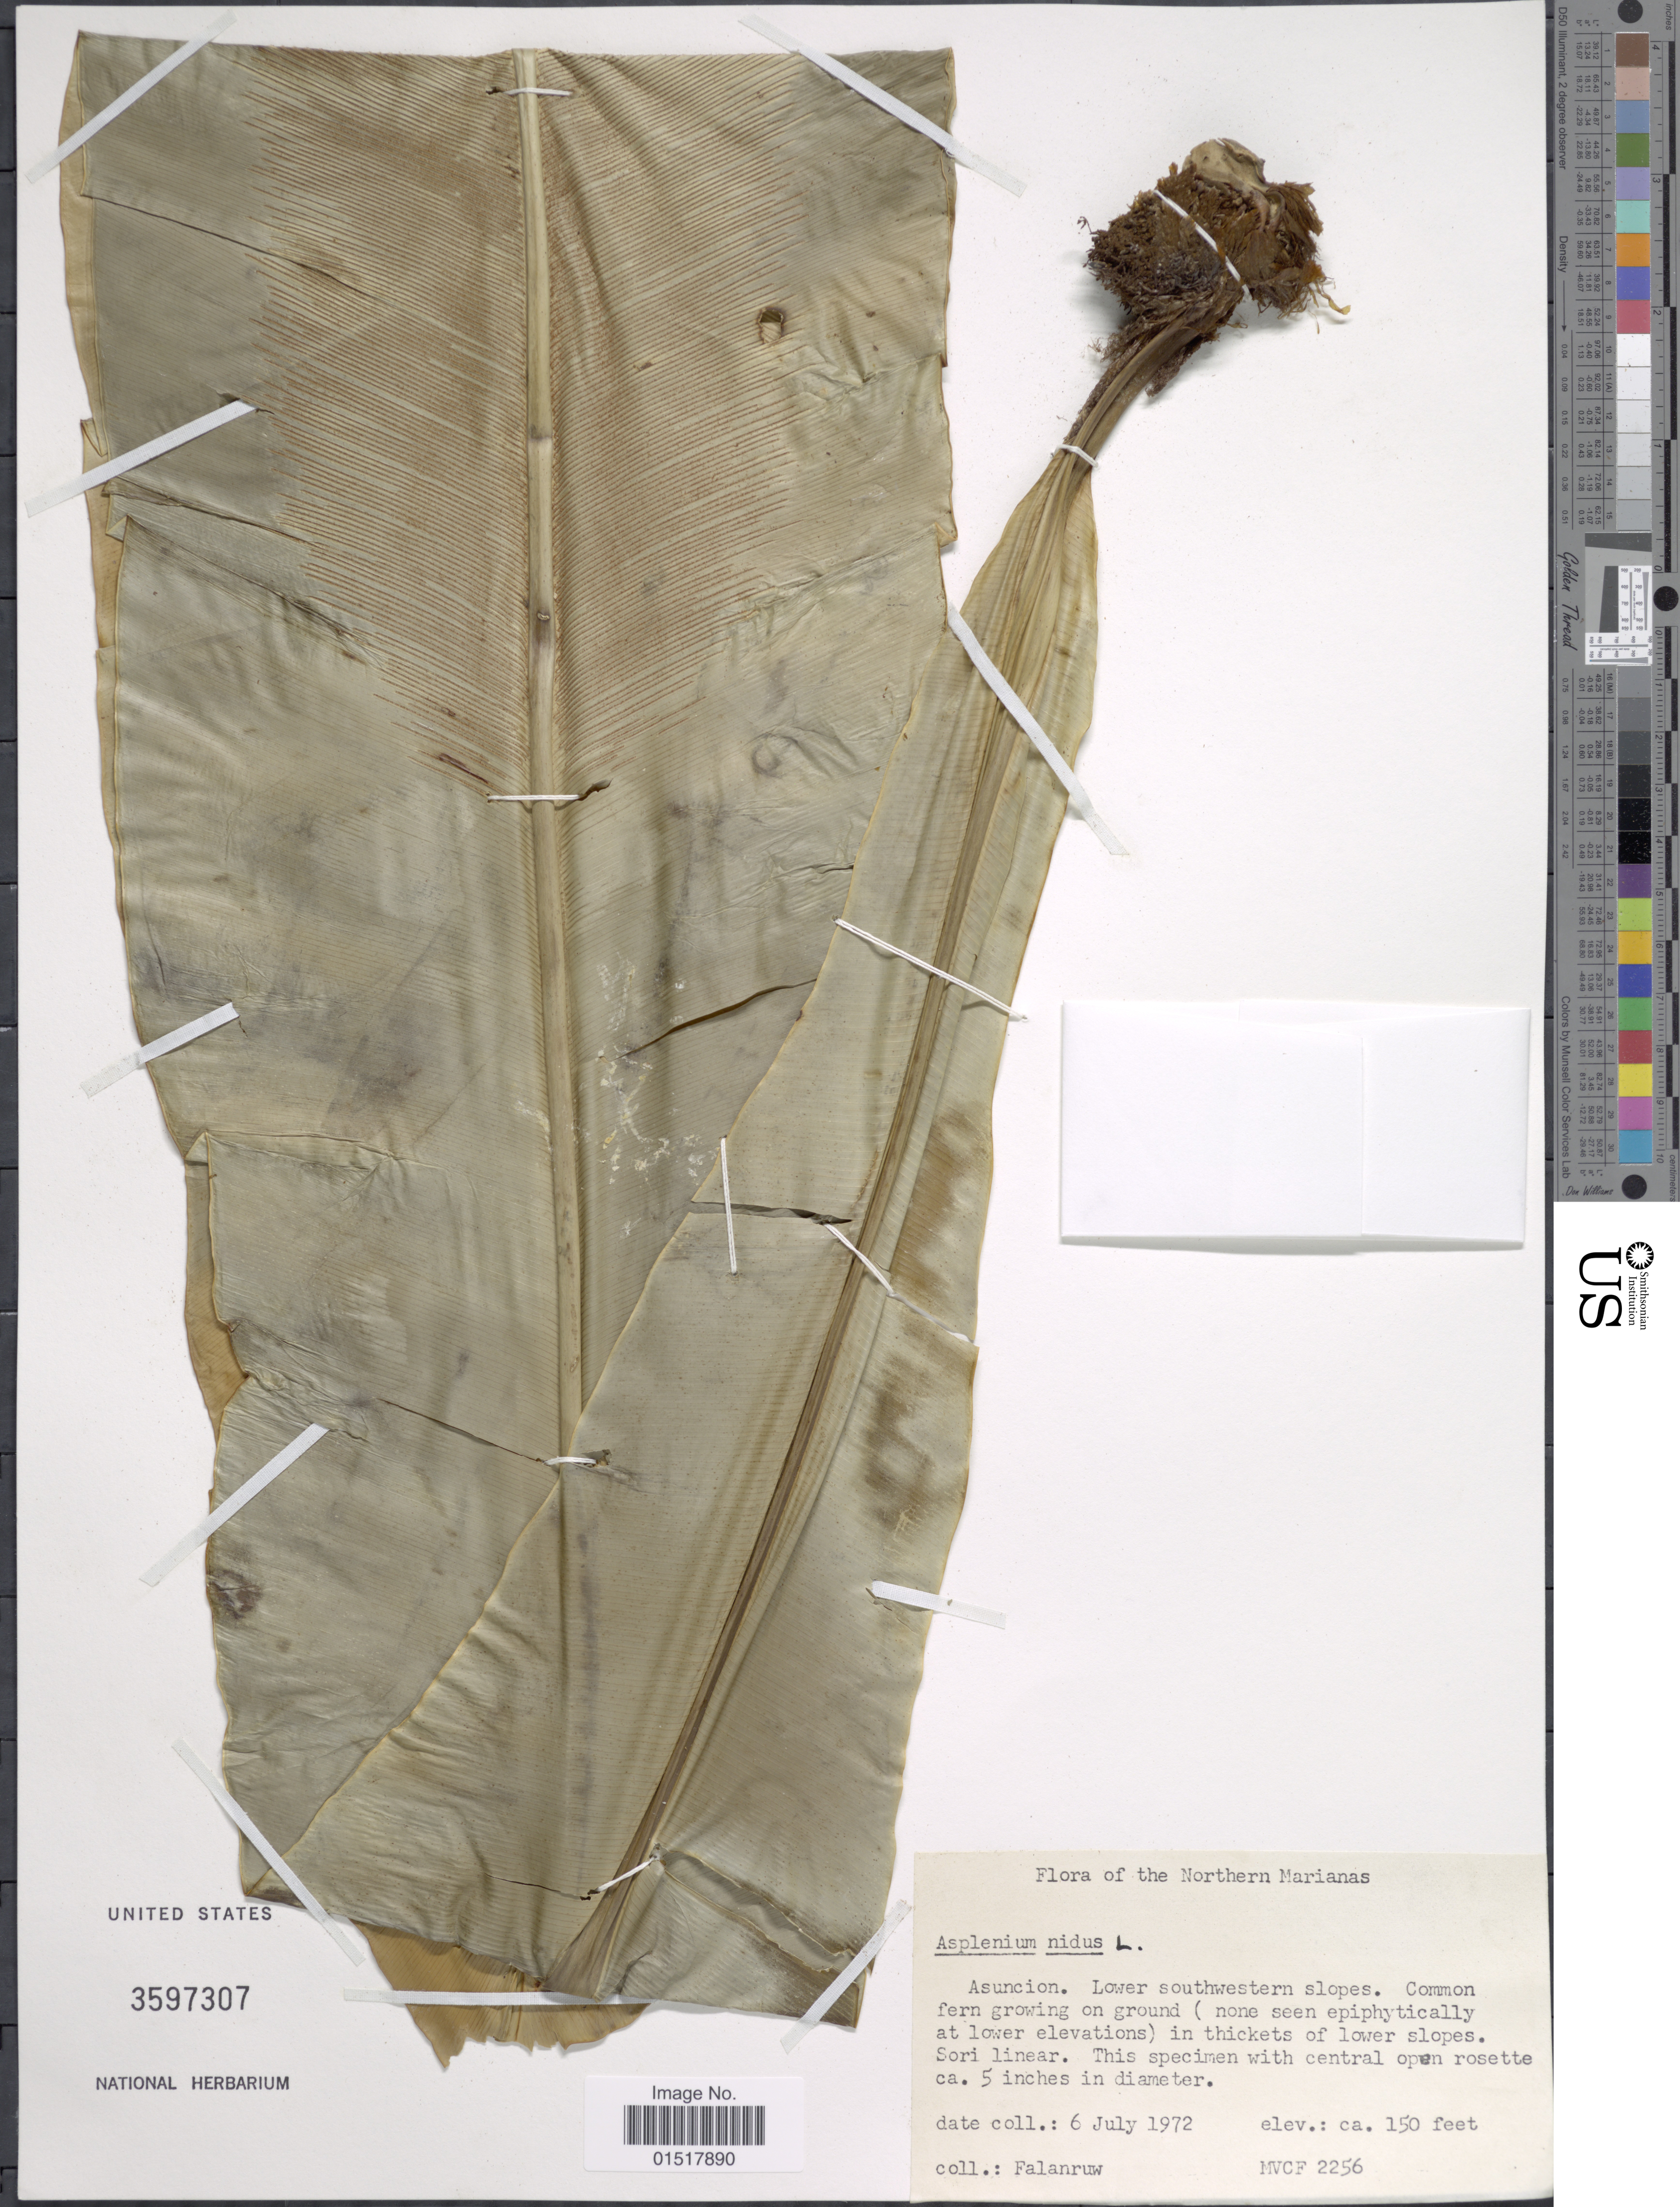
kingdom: Plantae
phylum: Tracheophyta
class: Polypodiopsida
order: Polypodiales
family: Aspleniaceae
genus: Asplenium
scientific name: Asplenium nidus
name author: L.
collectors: Falanruw, --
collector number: MVCF 2256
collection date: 1972-07-06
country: Northern Mariana Islands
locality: Asuncion. Lower southwestern slopes.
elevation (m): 46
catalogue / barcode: US 3597307